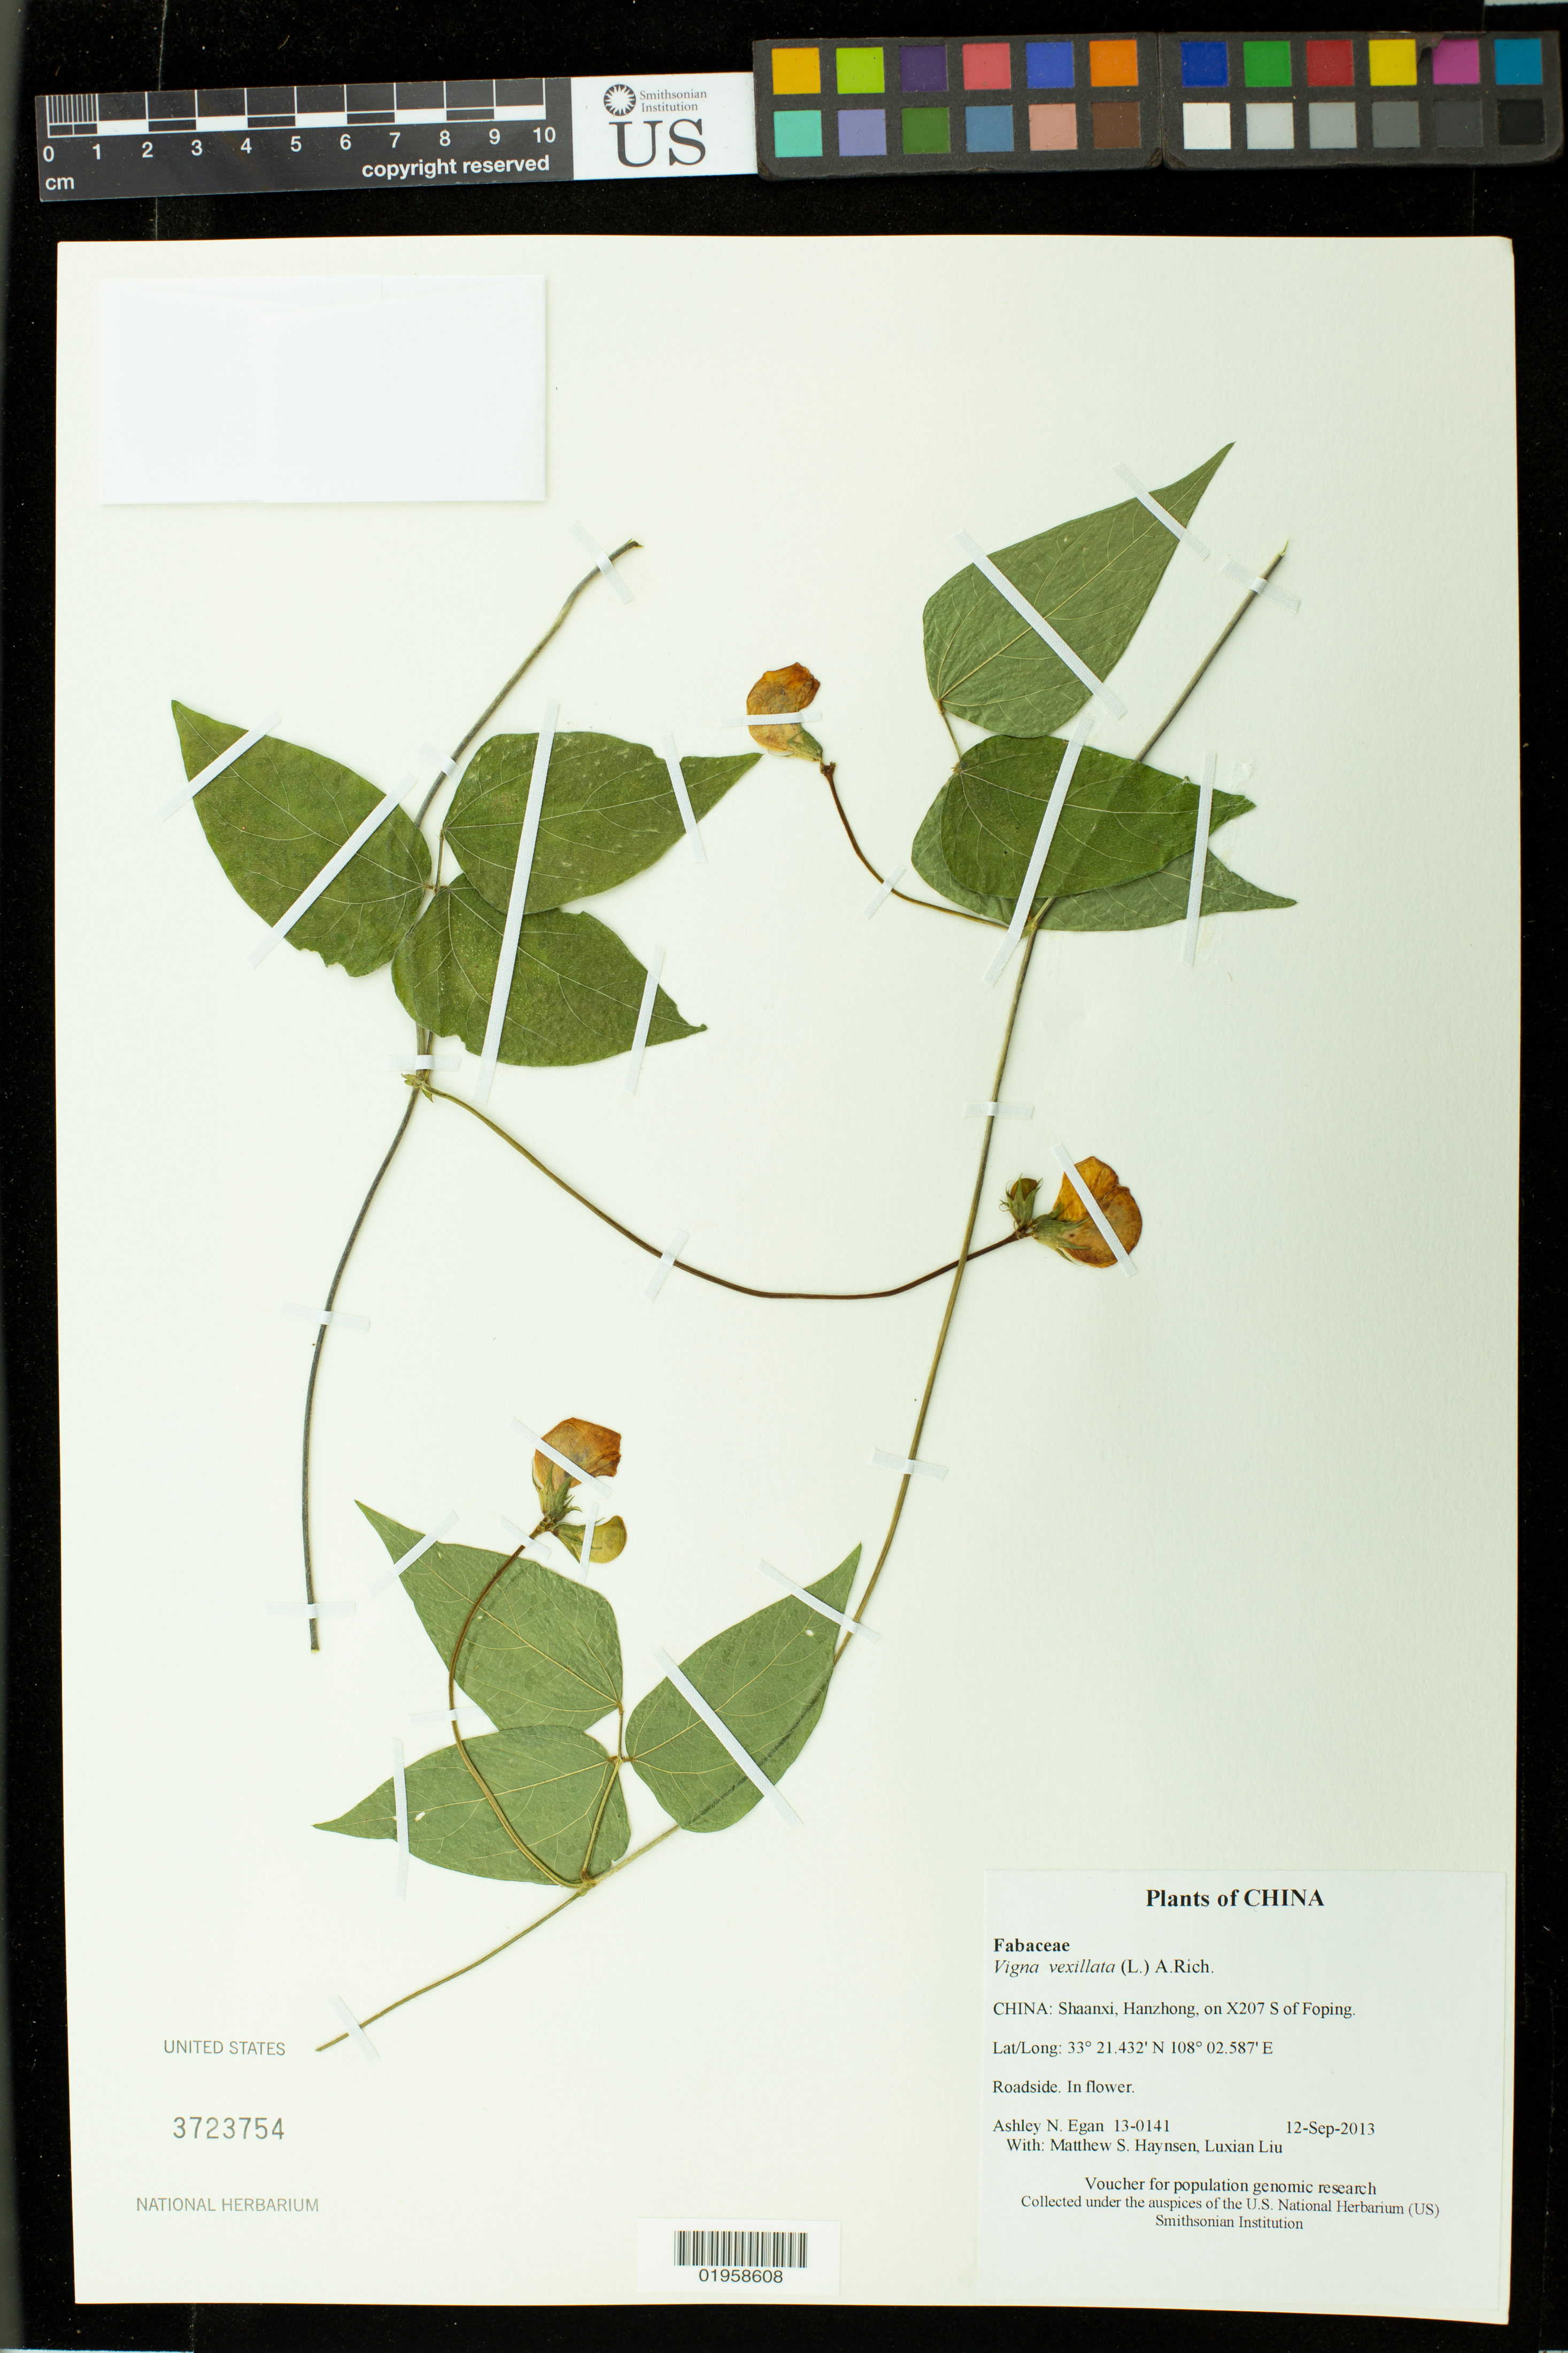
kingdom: Plantae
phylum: Tracheophyta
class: Magnoliopsida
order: Fabales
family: Fabaceae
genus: Vigna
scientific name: Vigna vexillata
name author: (L.) A. Rich.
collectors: A. N. Egan, M. Hansen & L. Liu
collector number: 13-0141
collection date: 2013-09-12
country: China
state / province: Shaanxi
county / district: Hanzhong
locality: on X207 S of Foping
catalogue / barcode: US 3723754